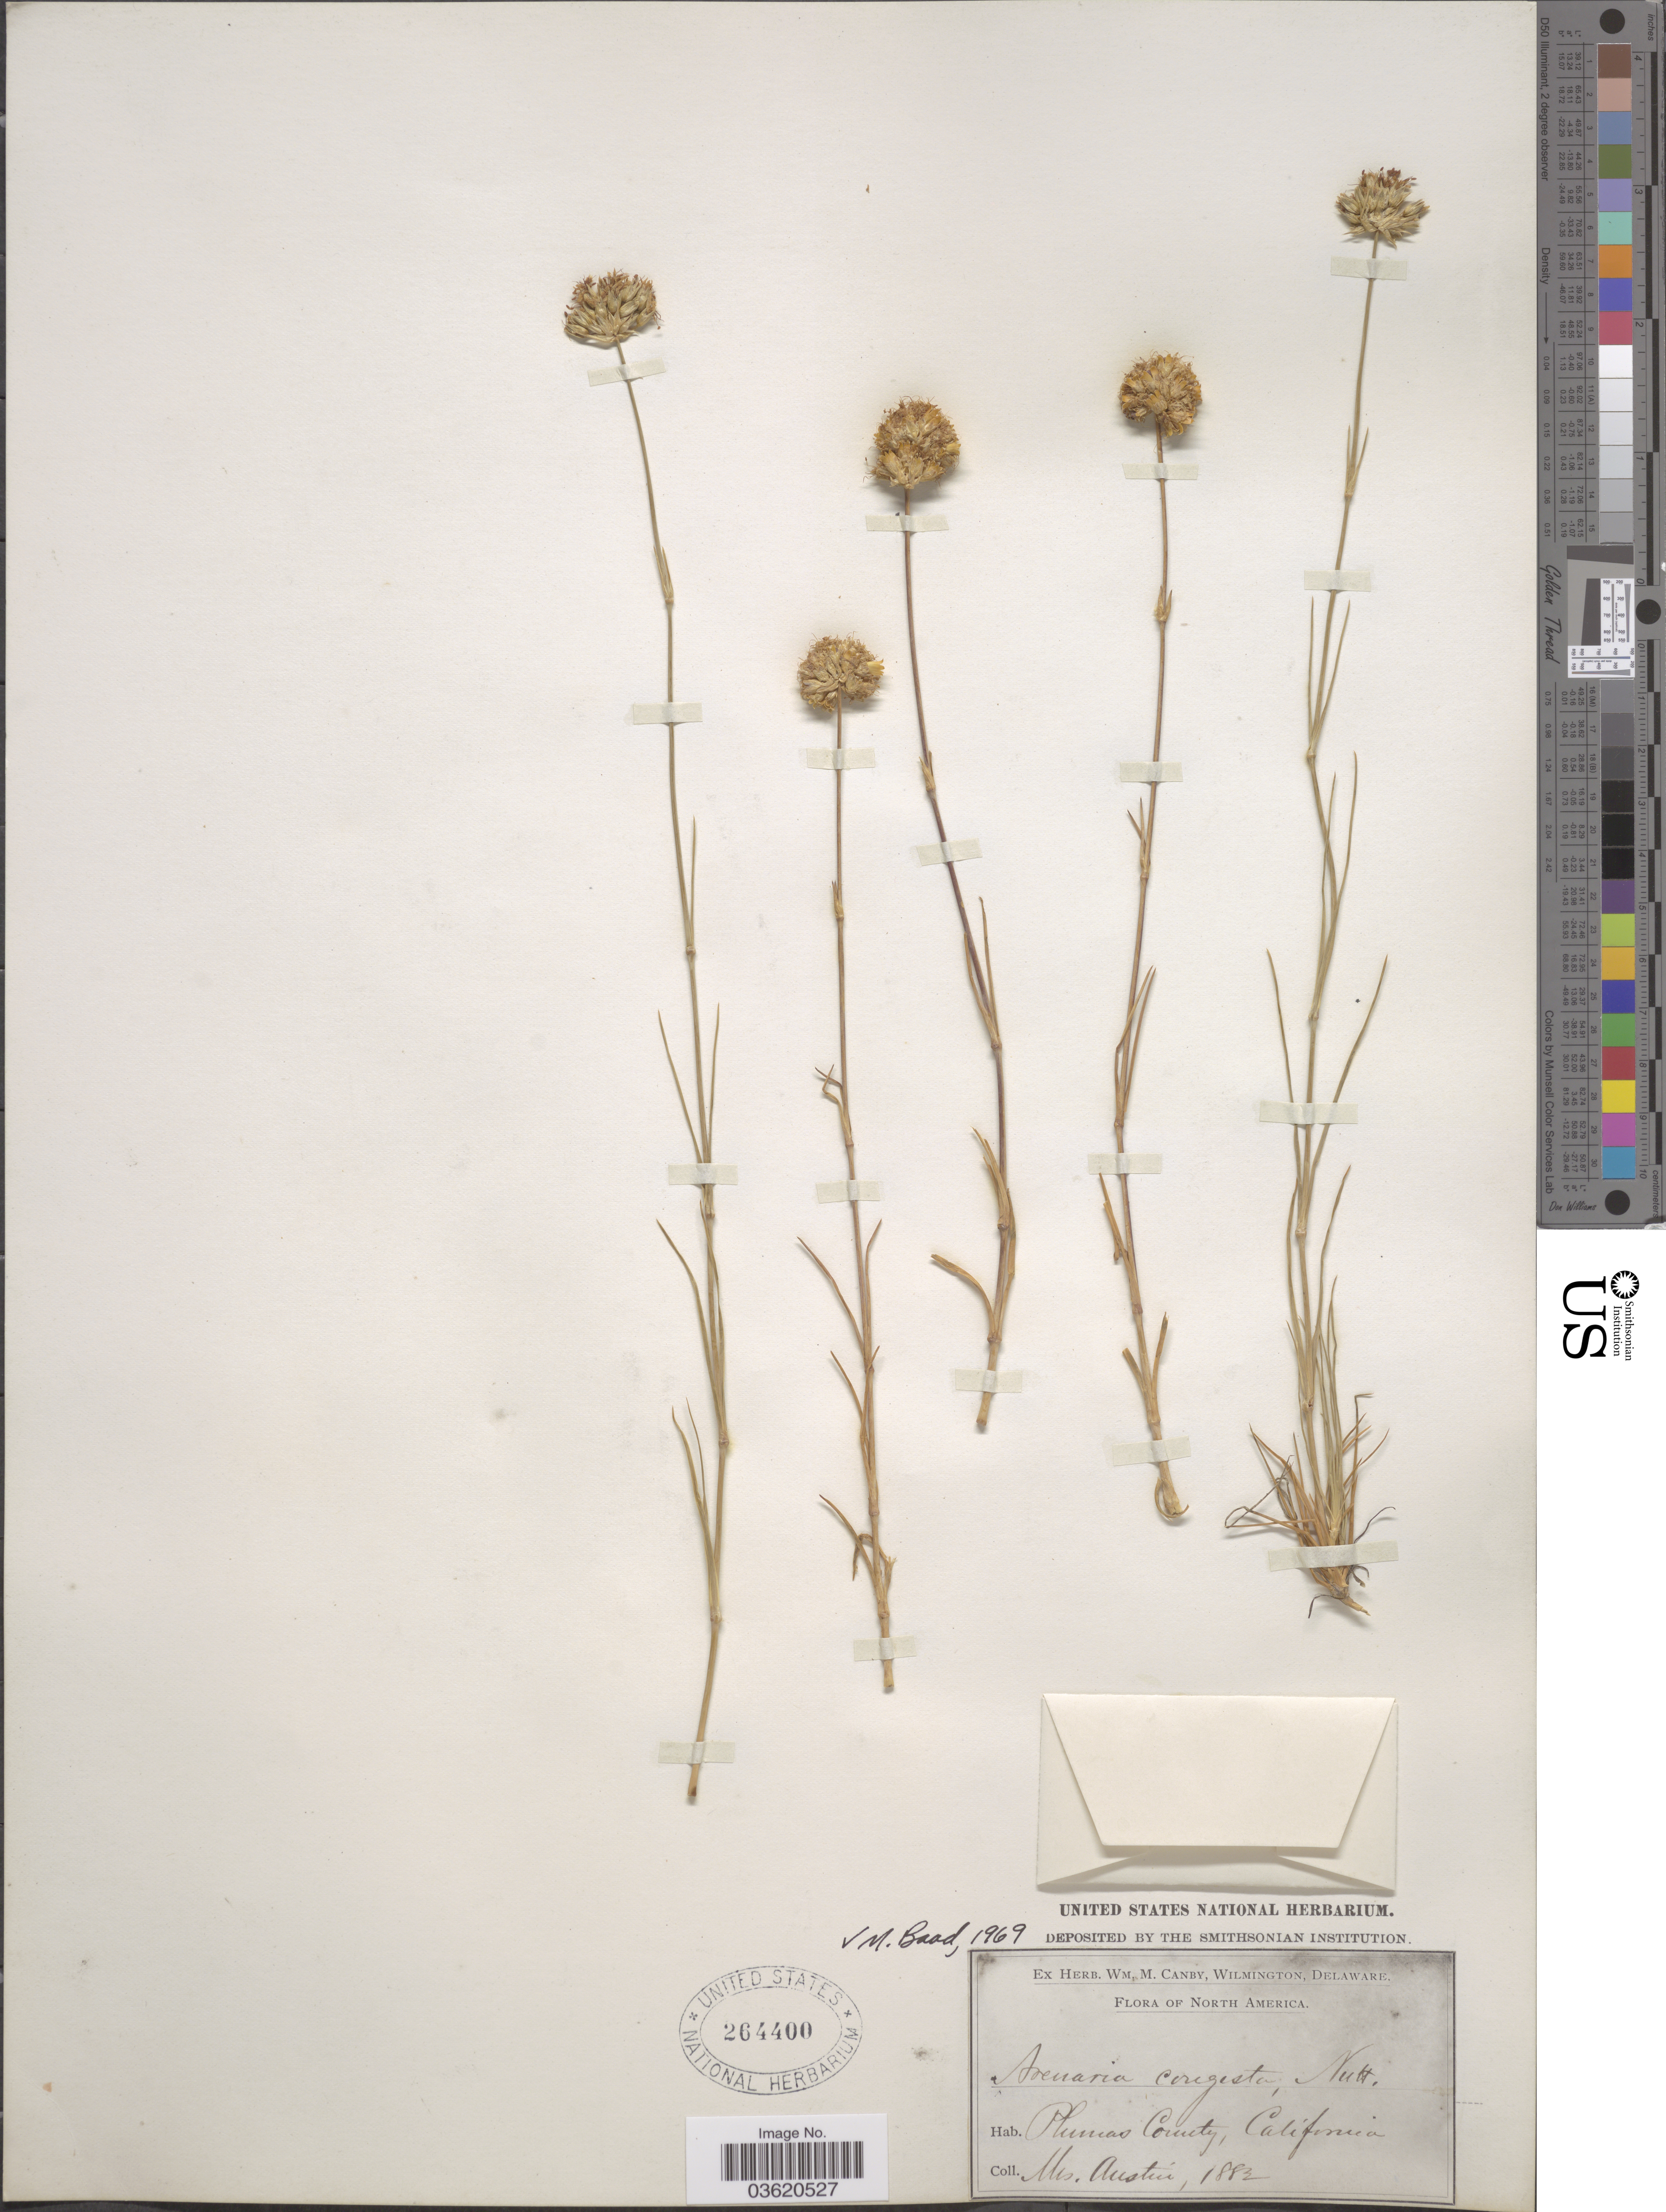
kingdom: Plantae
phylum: Tracheophyta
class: Magnoliopsida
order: Caryophyllales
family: Caryophyllaceae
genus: Eremogone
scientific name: Eremogone congesta var. congesta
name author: (Nutt.) Ikonn.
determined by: Strong, Mark T., (BOT), Smithsonian Institution - National Museum of Natural History (UNITED STATES)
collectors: Austin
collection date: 1883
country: United States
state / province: California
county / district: Plumas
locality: Plumas County.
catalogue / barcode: US 264400